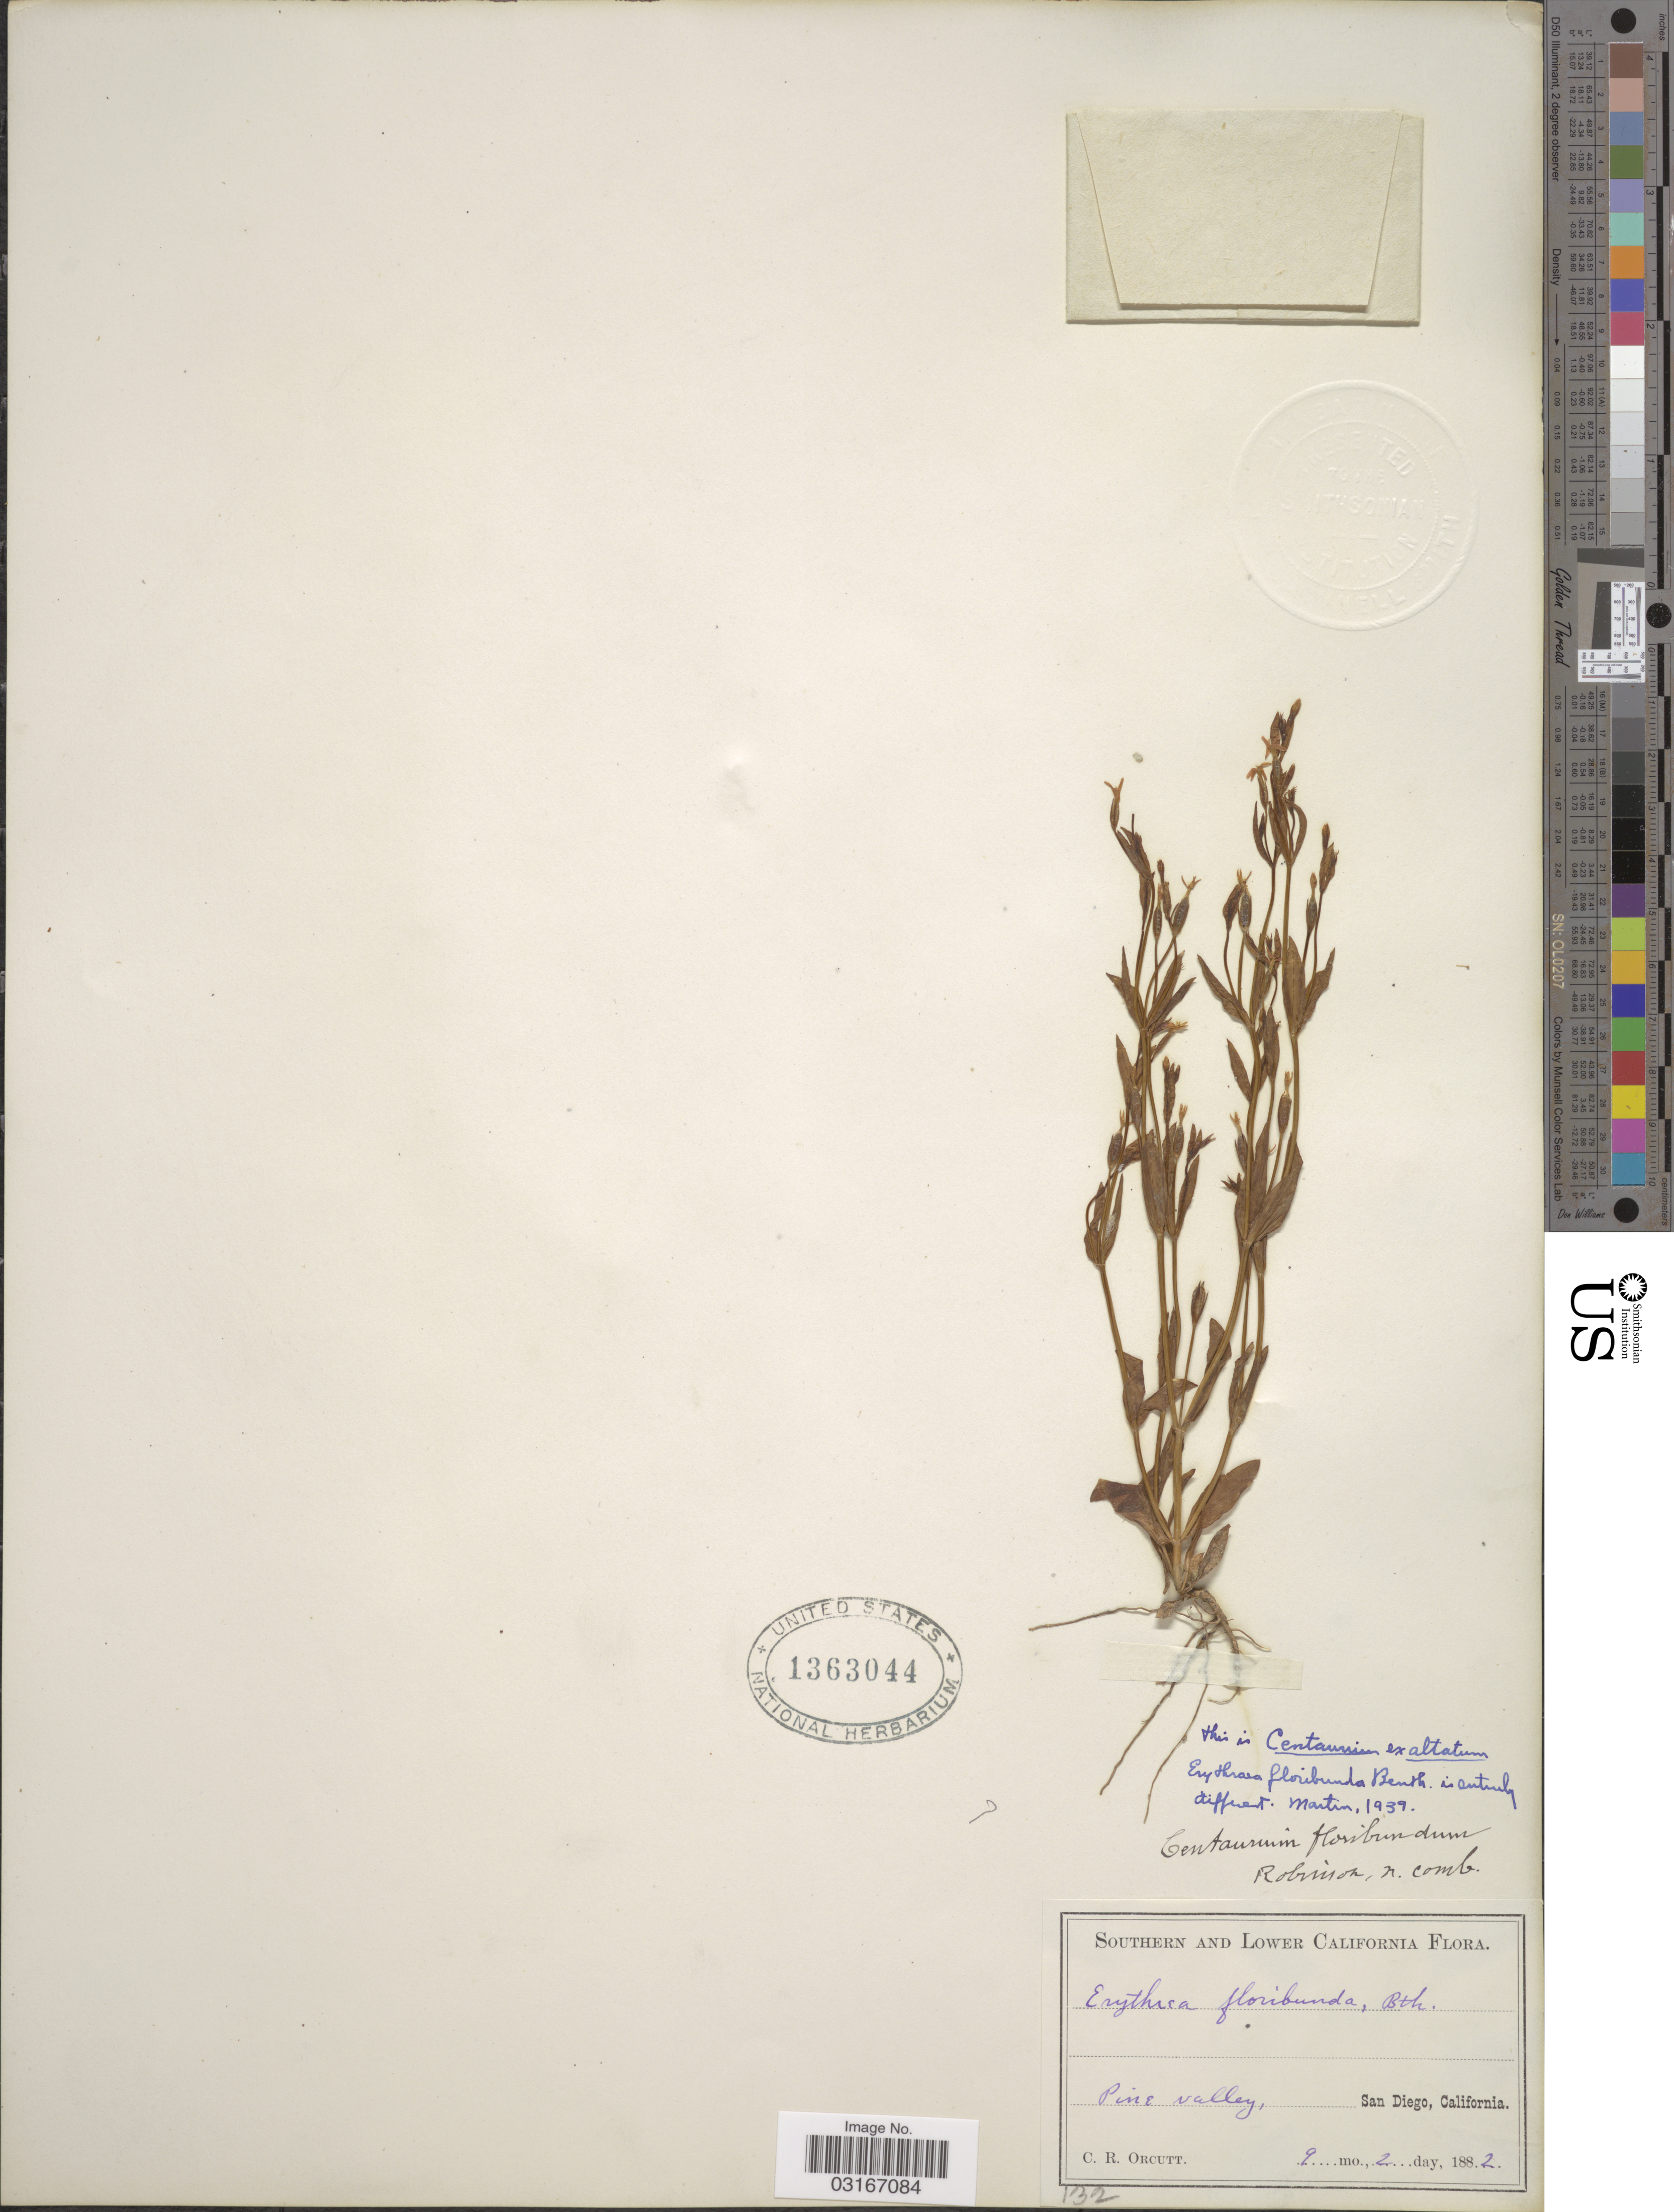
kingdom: Plantae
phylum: Tracheophyta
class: Magnoliopsida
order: Gentianales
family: Gentianaceae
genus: Centaurium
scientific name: Centaurium exaltatum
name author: (Griseb.) W. Wight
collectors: C. R. Orcutt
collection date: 1882-09-02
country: United States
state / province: California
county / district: San Diego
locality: Southern and Lower California. Pine valley, San Diego.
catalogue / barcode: US 1363044